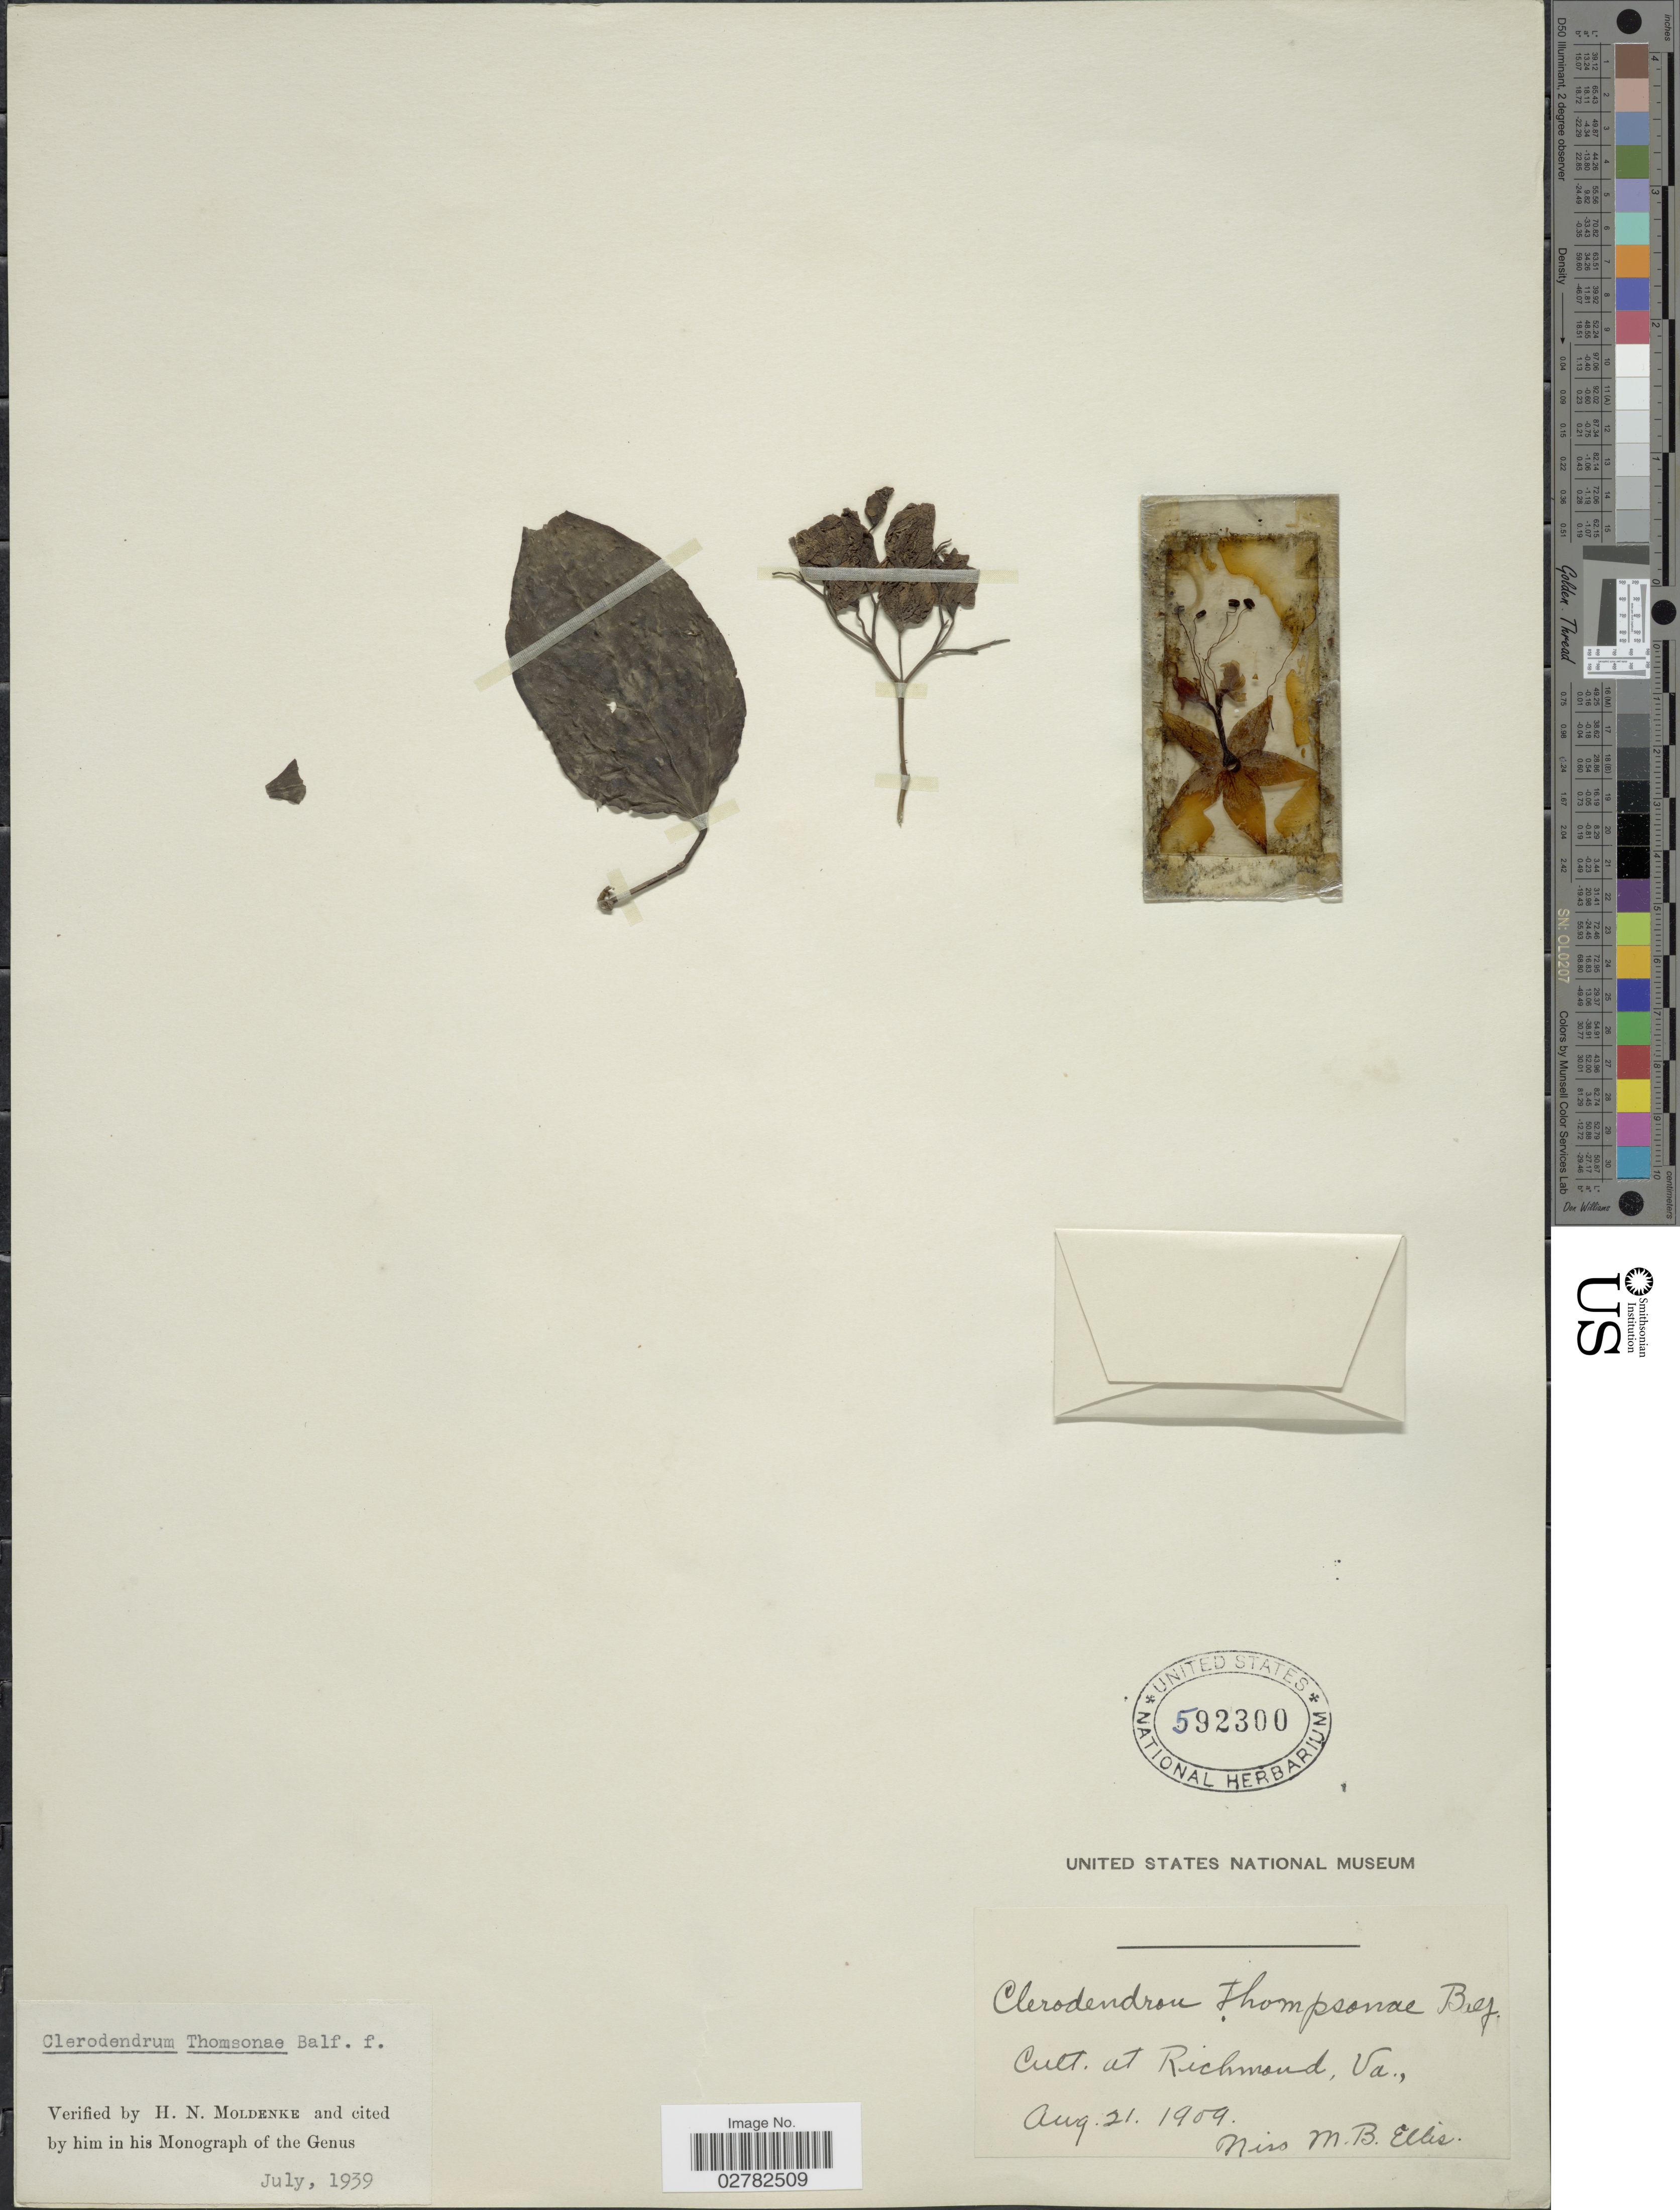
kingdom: Plantae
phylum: Tracheophyta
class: Magnoliopsida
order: Lamiales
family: Lamiaceae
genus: Clerodendrum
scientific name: Clerodendrum thomsoniae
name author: Balf.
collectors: M. Ellis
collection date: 1909-08-21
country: United States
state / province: Virginia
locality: Cult. at Richmond.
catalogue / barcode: US 592300